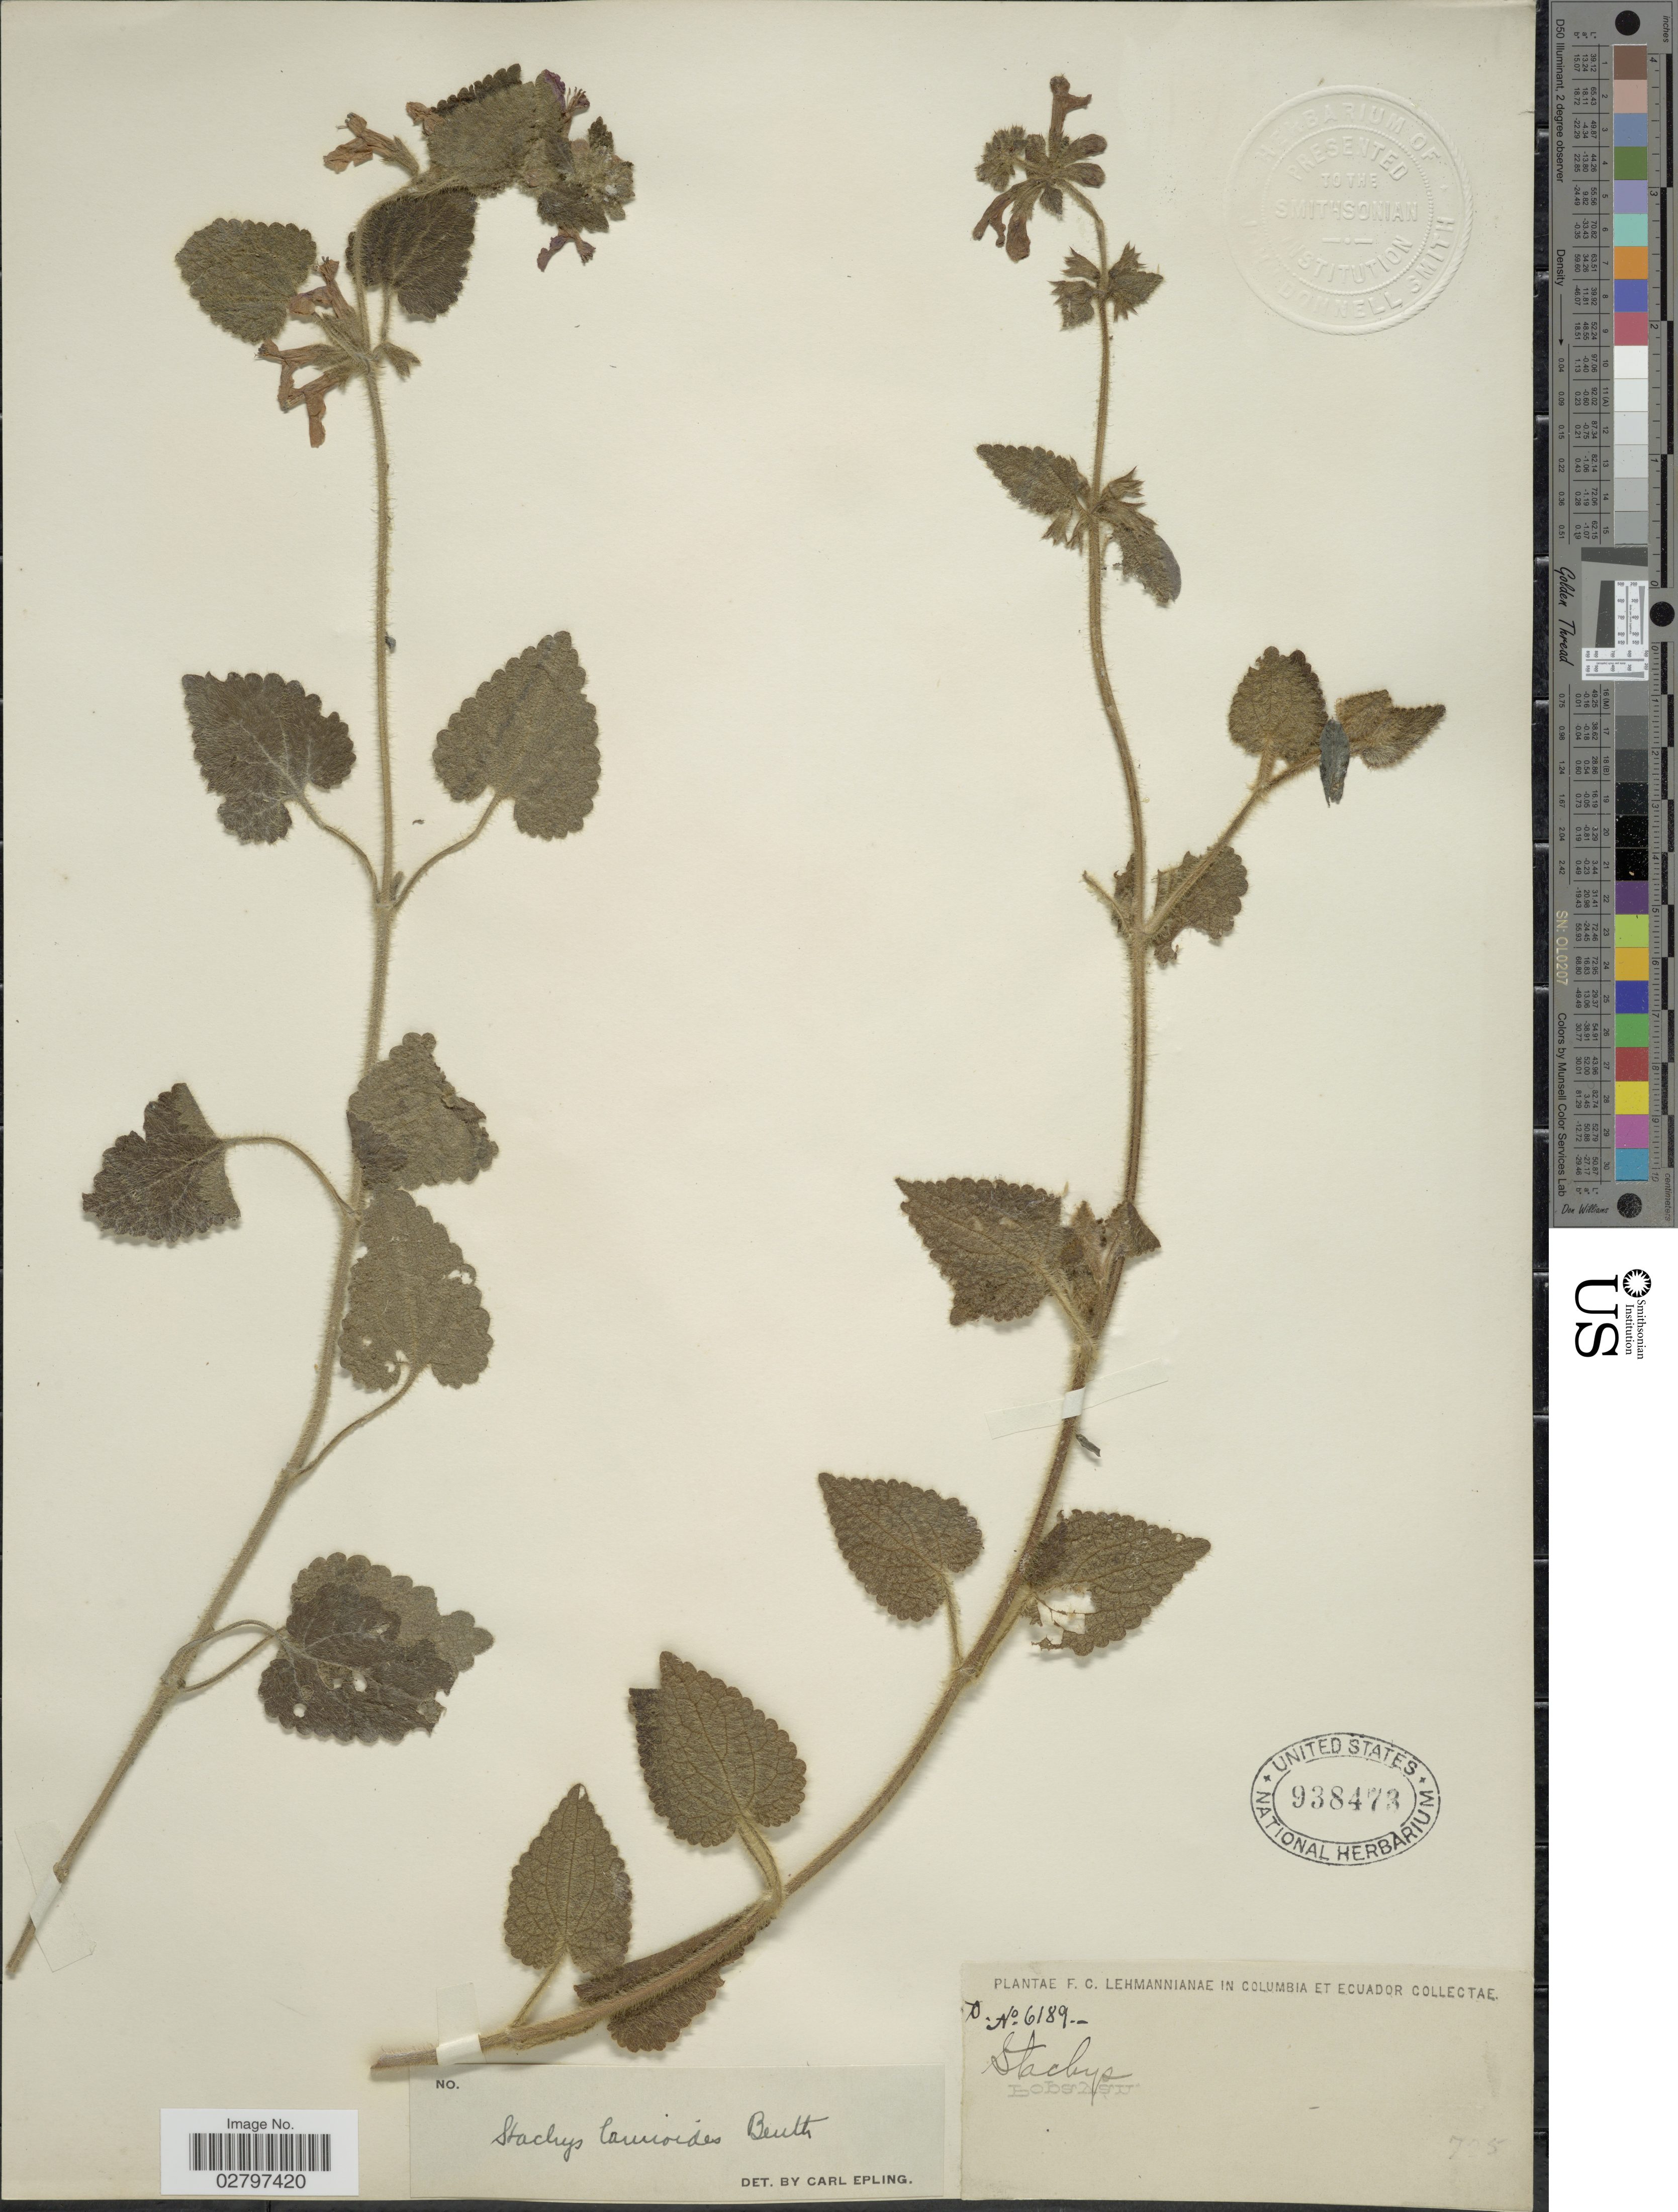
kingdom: Plantae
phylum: Tracheophyta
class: Magnoliopsida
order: Lamiales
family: Lamiaceae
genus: Stachys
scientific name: Stachys lamioides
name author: Benth.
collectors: -. Lehmann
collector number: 6189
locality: Columbia et Ecuador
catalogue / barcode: US 938473